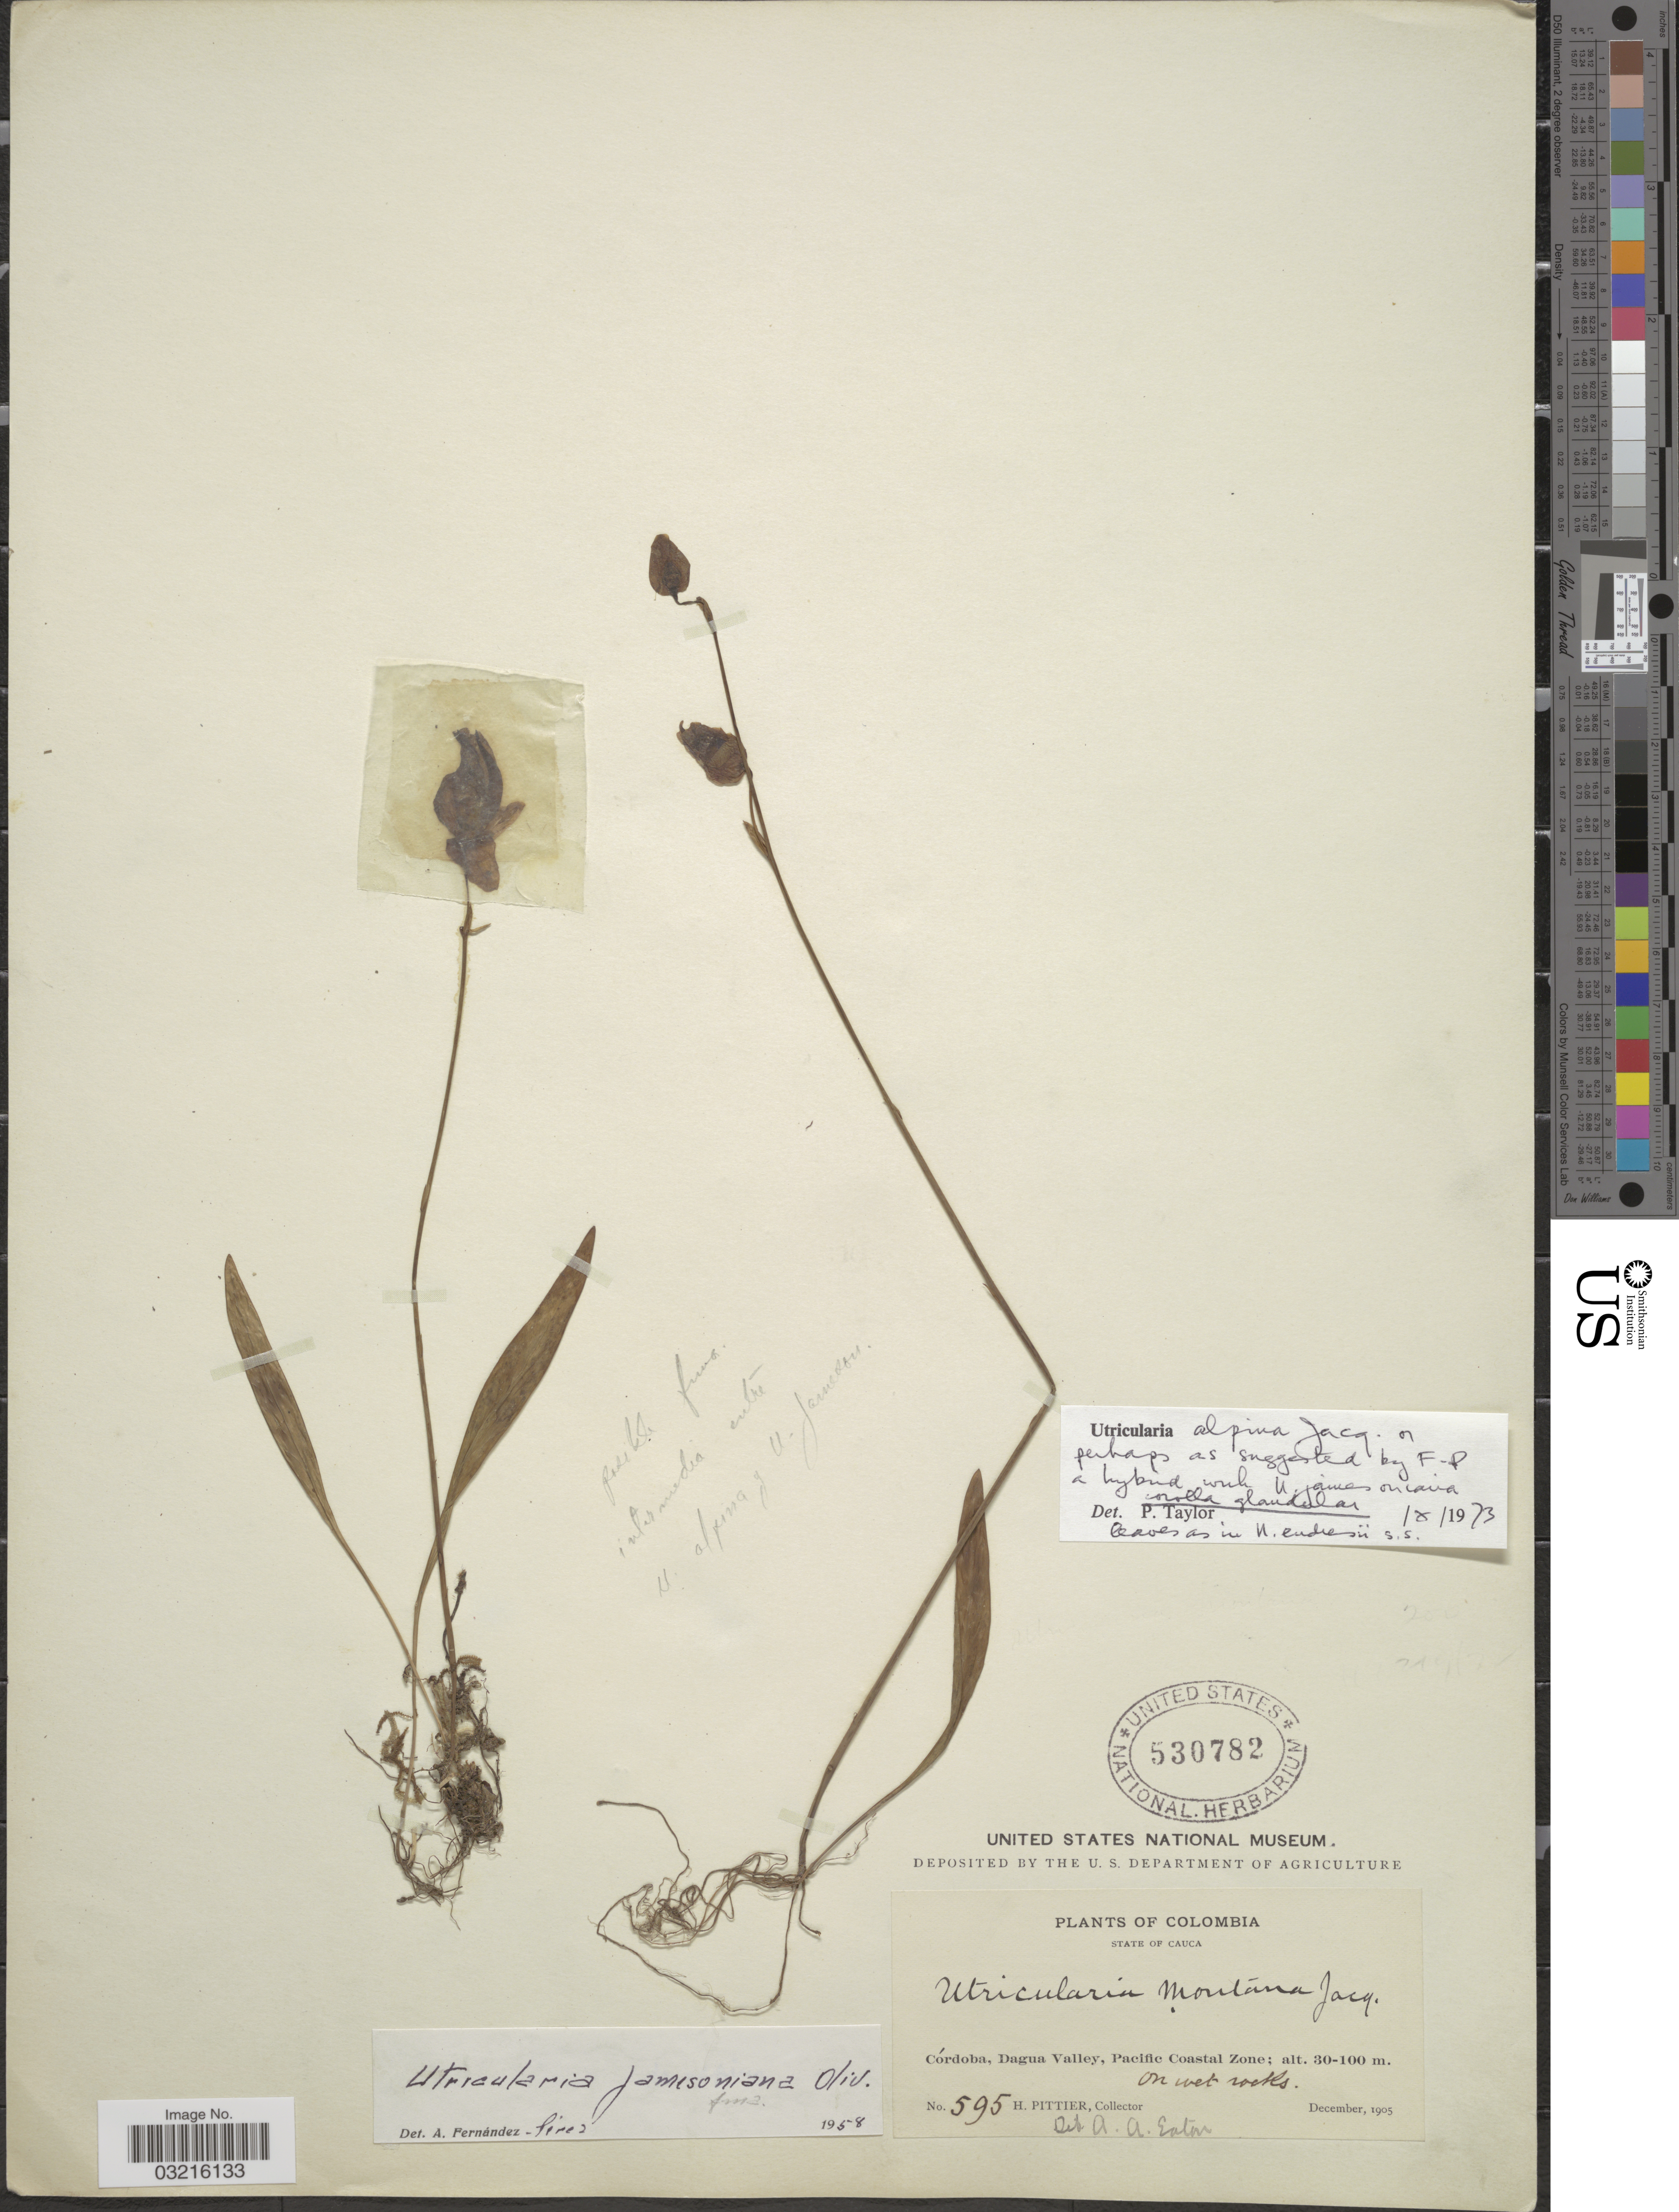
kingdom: Plantae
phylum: Tracheophyta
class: Magnoliopsida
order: Lamiales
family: Lentibulariaceae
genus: Utricularia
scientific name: Utricularia alpina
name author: Jacq.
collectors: H. F. Pittier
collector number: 595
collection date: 1905-12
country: Colombia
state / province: Cauca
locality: Córdoba, Dagua Valley, Pacific Coastal Zone.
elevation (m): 30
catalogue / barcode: US 530782